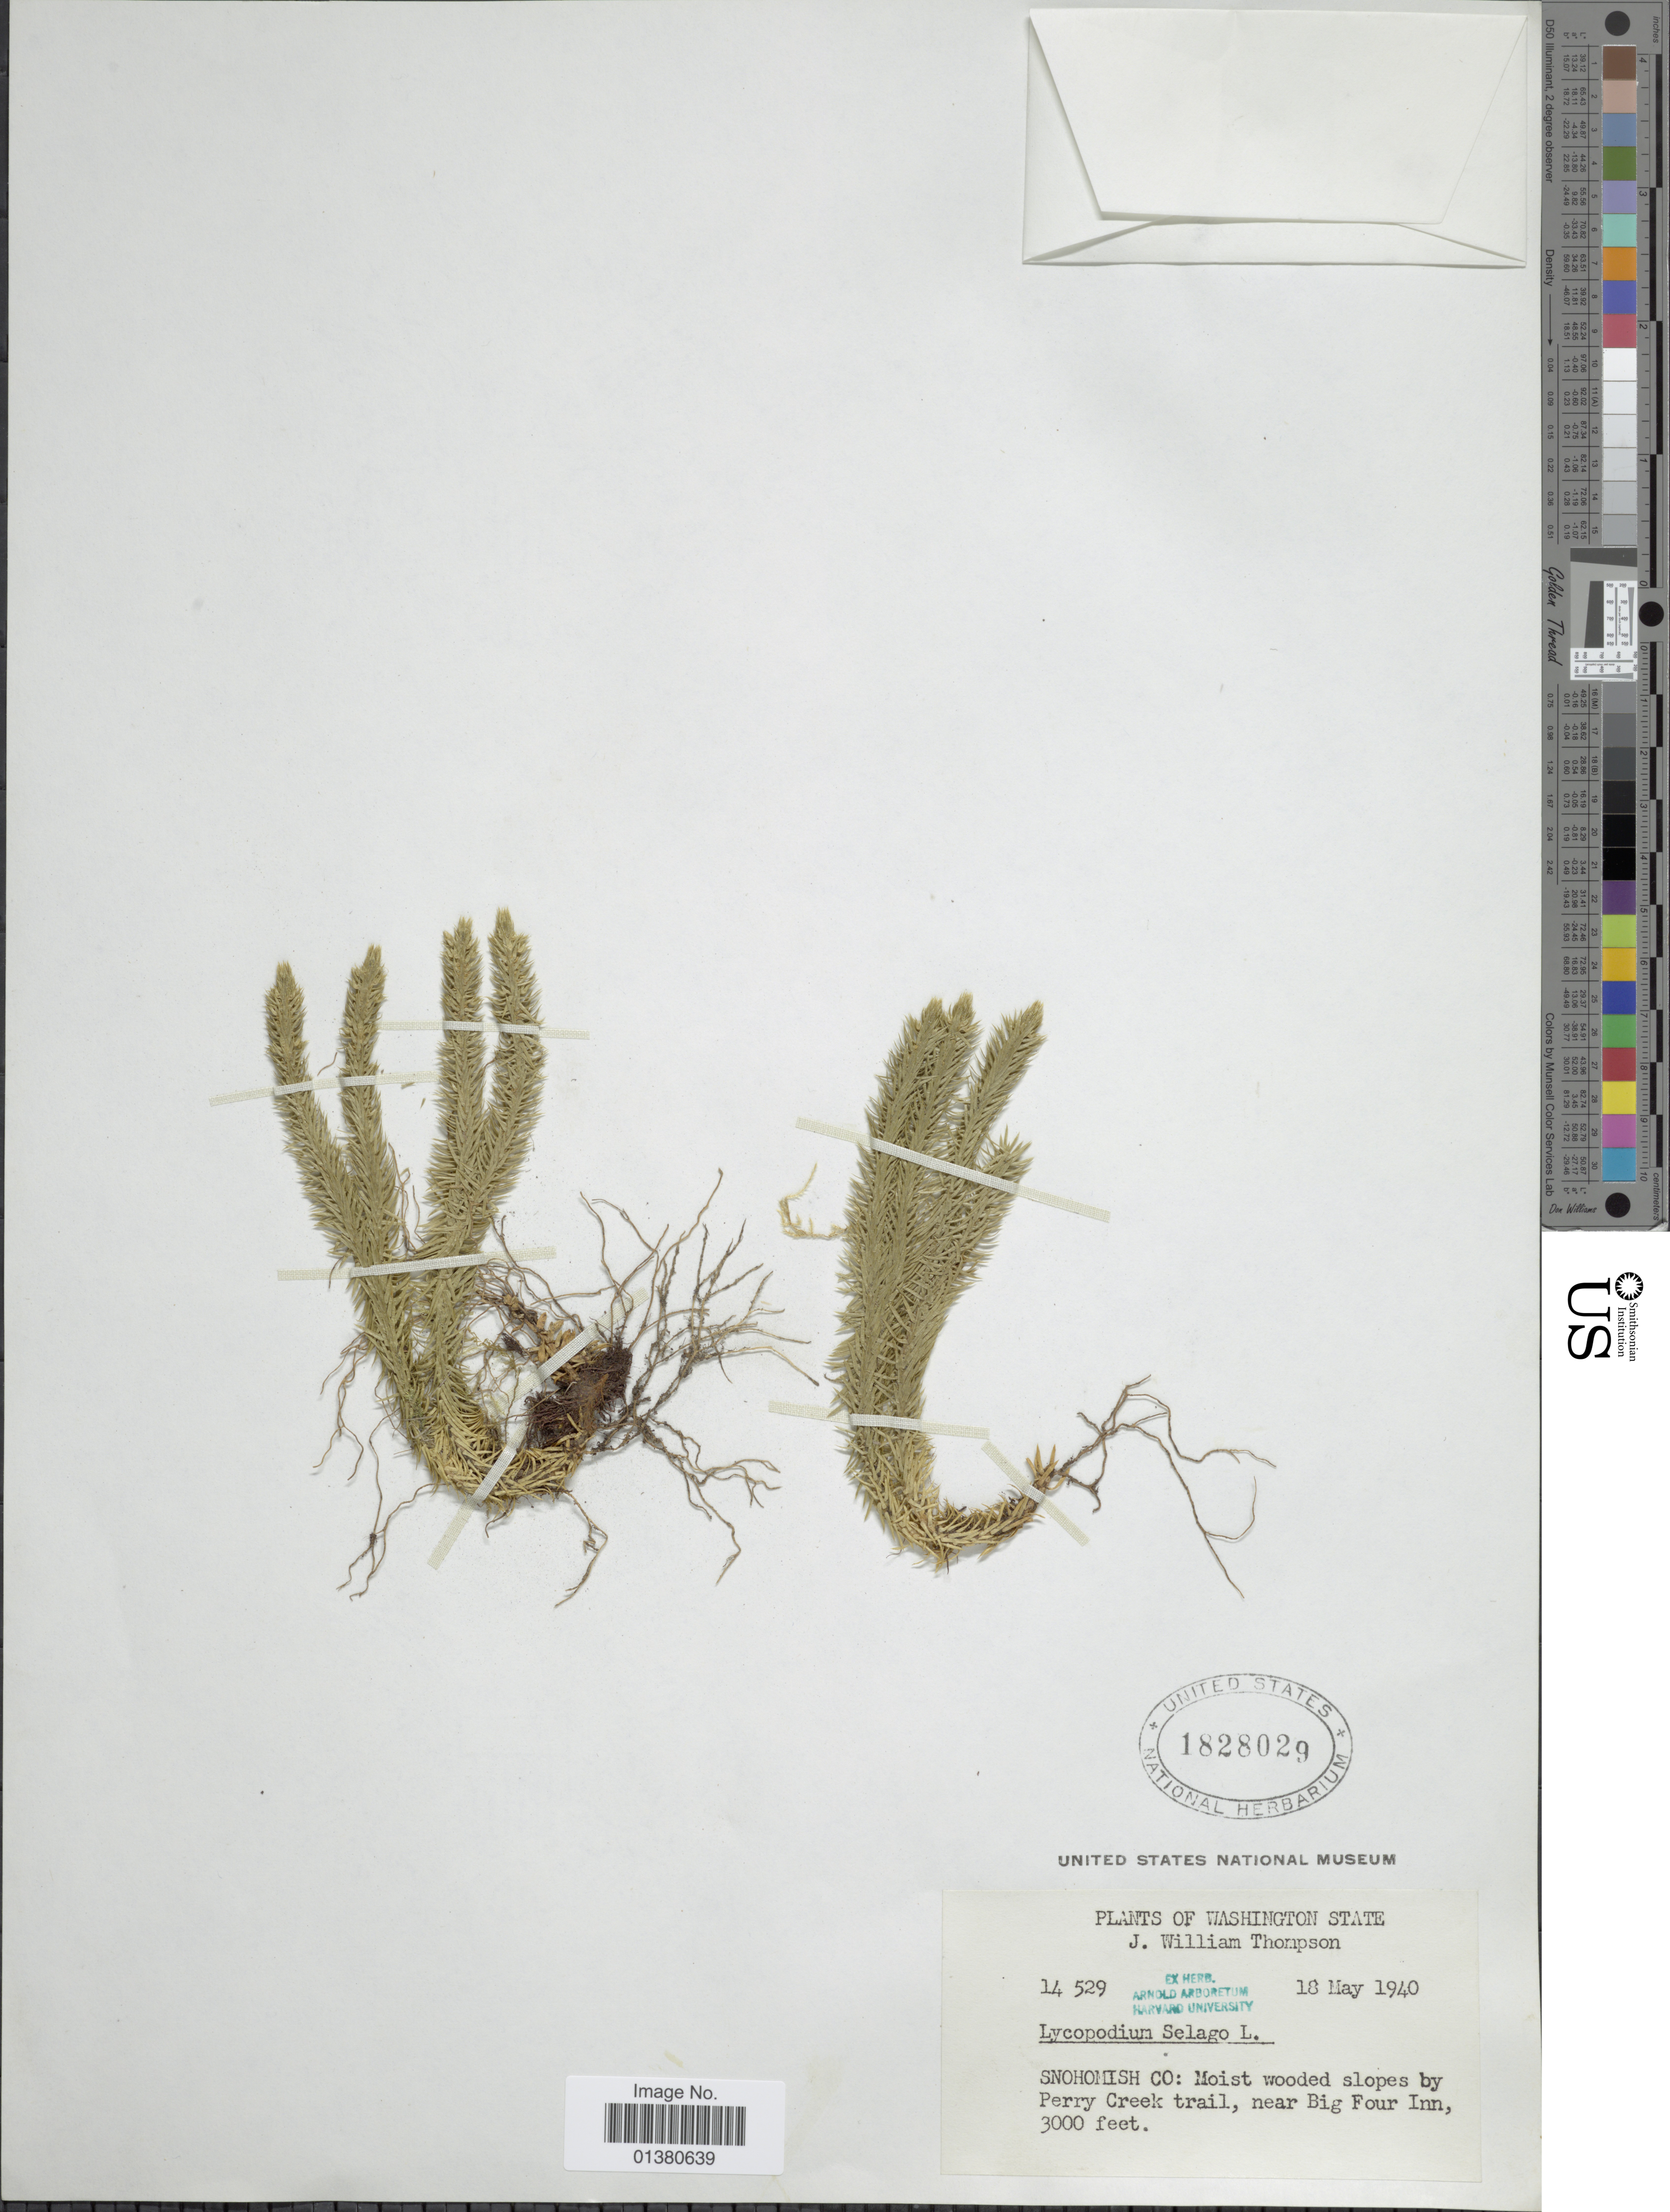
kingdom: Plantae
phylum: Tracheophyta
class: Lycopodiopsida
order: Lycopodiales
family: Lycopodiaceae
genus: Huperzia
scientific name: Huperzia selago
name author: (L.) Bernh. ex Schrank & Mart.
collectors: J. W. Thompson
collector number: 14529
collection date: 1940-05-18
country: United States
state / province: Washington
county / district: Snohomish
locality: Washington State, Snohomish Co: Moist wooded slopes by Perry Creek trail, near Big Four Inn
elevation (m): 914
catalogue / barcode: US 1828029